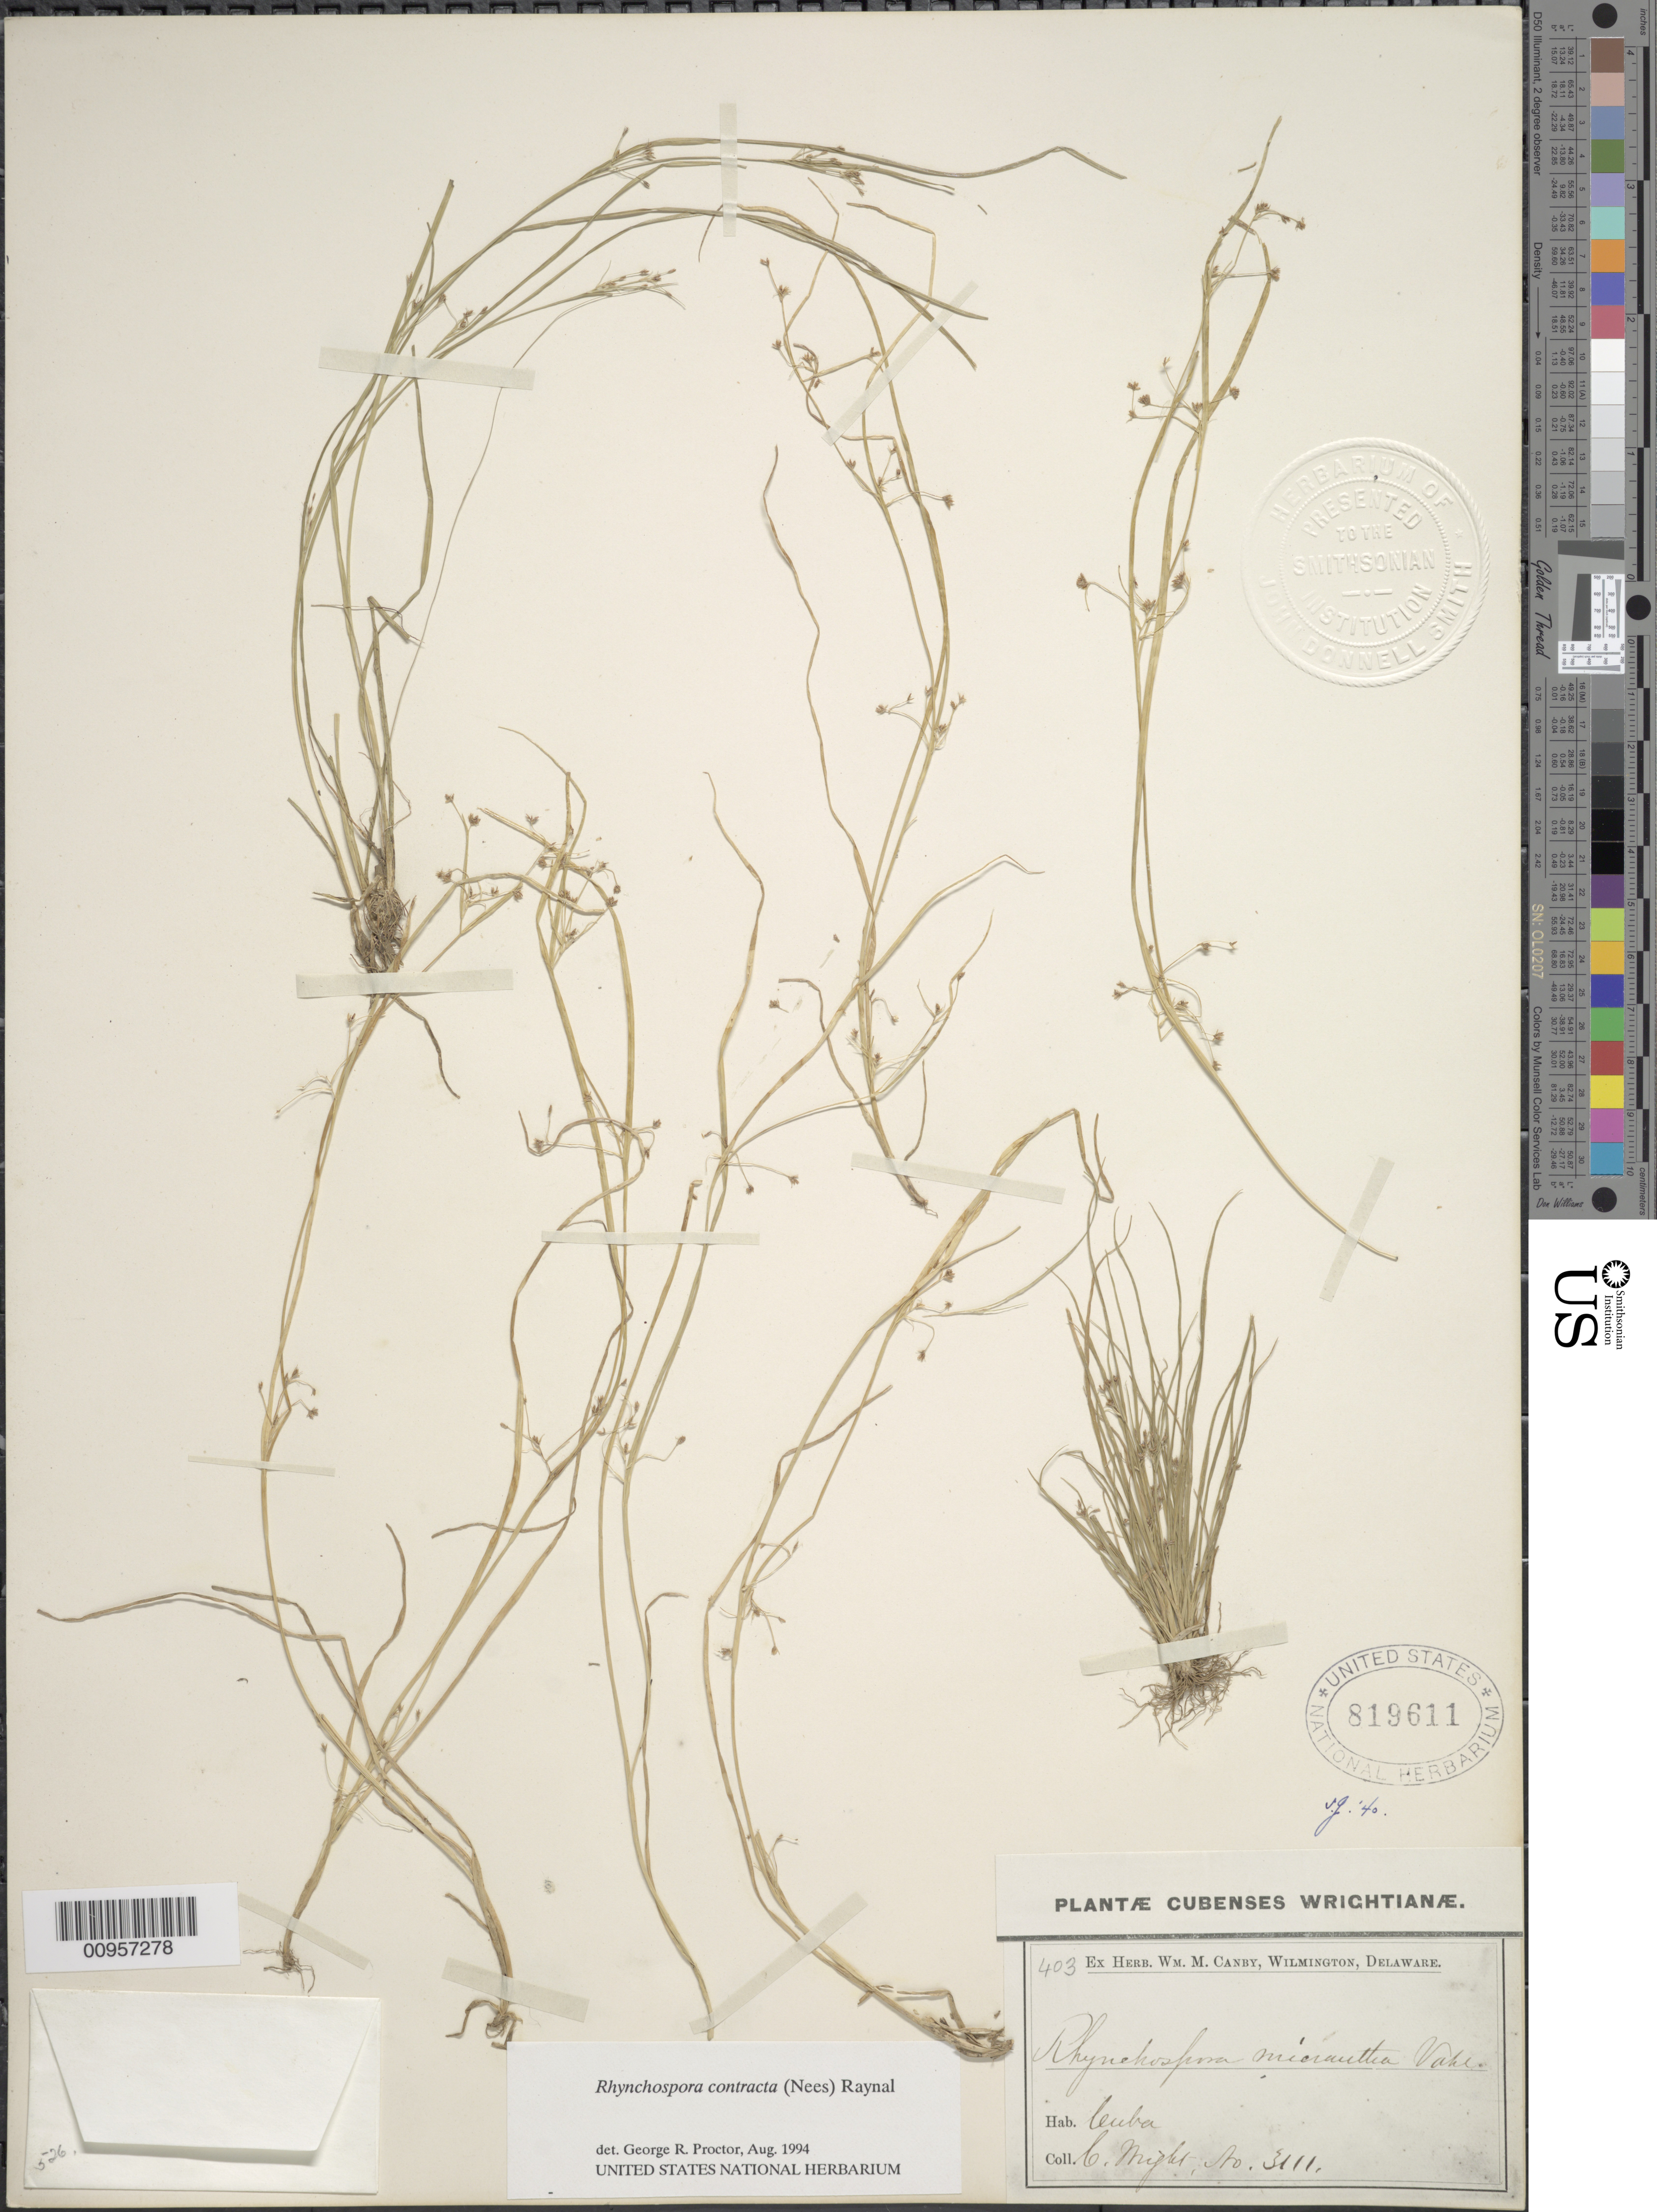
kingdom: Plantae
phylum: Tracheophyta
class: Liliopsida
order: Poales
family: Cyperaceae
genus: Rhynchospora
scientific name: Rhynchospora contracta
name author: (Nees) J. Raynal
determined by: Proctor, G. R.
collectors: C. Wright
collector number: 3111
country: Cuba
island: Cuba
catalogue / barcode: US 819611